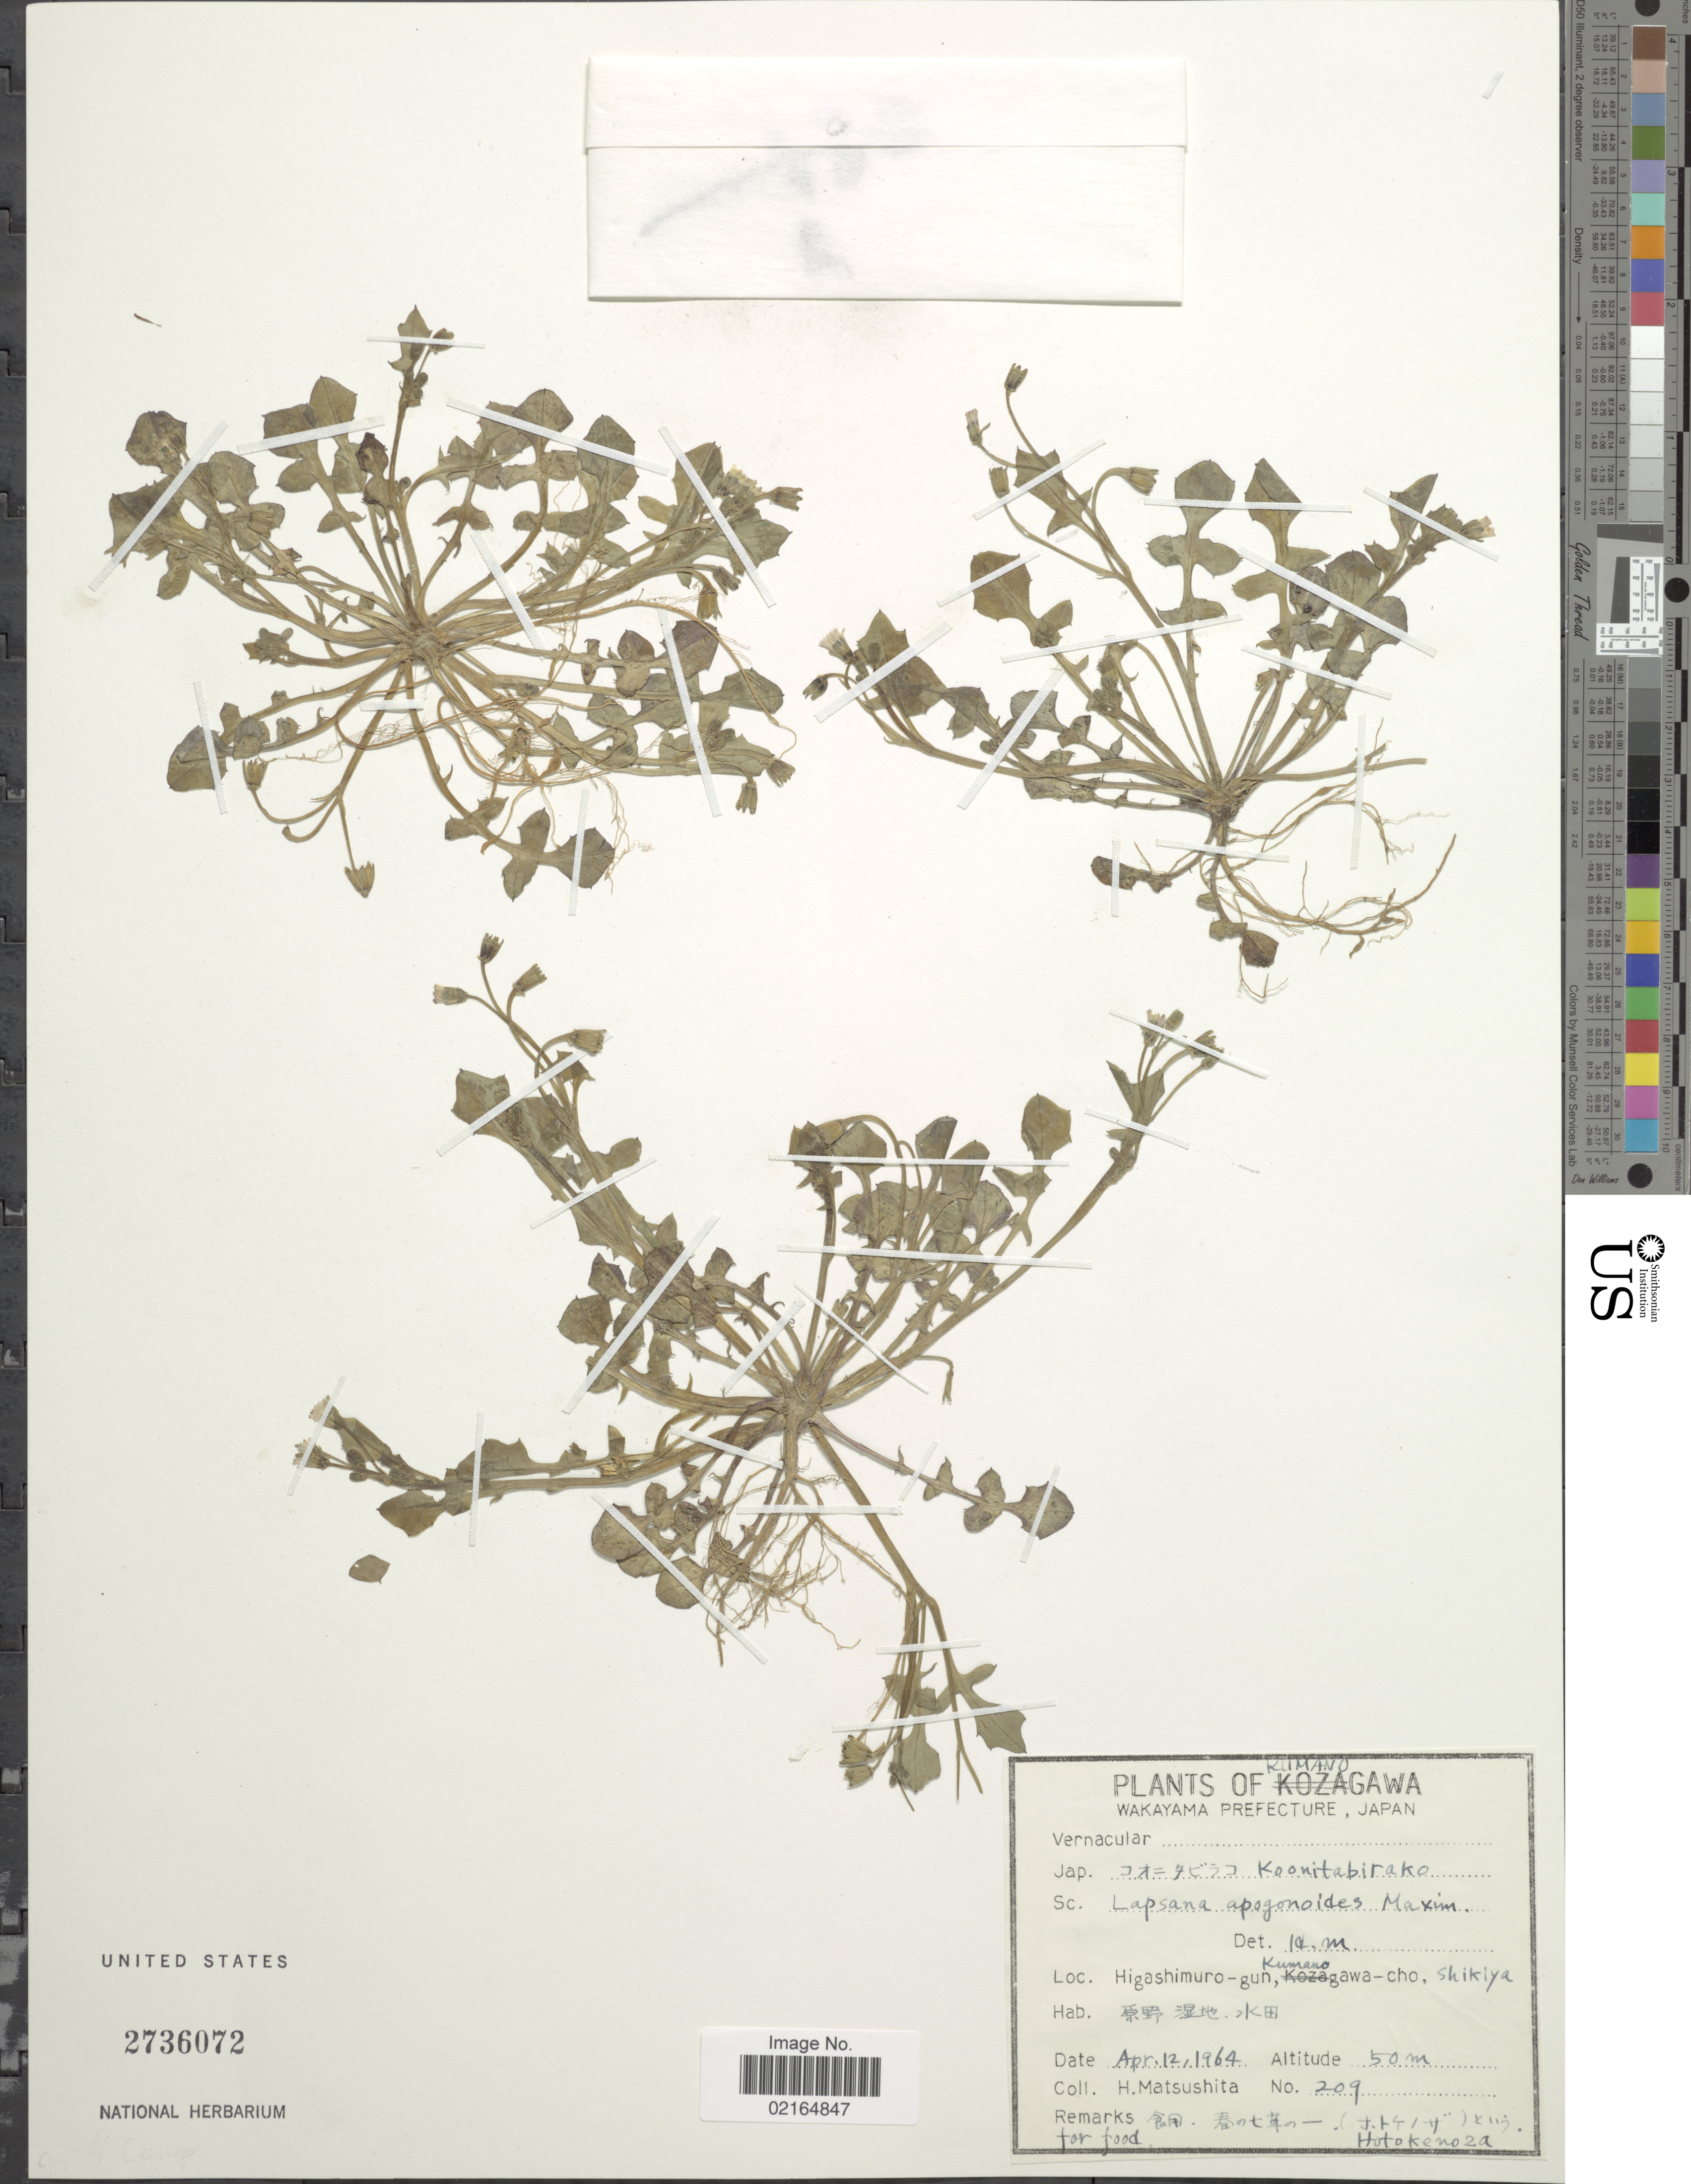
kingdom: Plantae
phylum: Tracheophyta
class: Magnoliopsida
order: Asterales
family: Asteraceae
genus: Lapsanastrum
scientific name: Lapsanastrum apogonoides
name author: (Maxim.) Pak & K. Bremer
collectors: H. Matsushita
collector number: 209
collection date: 1964-04-12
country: Japan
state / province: Wakayama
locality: Kumano-gawa-cho, Wakayama Prefecture, Higashimuro-gun, Shikiya.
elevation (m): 50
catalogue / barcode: US 2736072